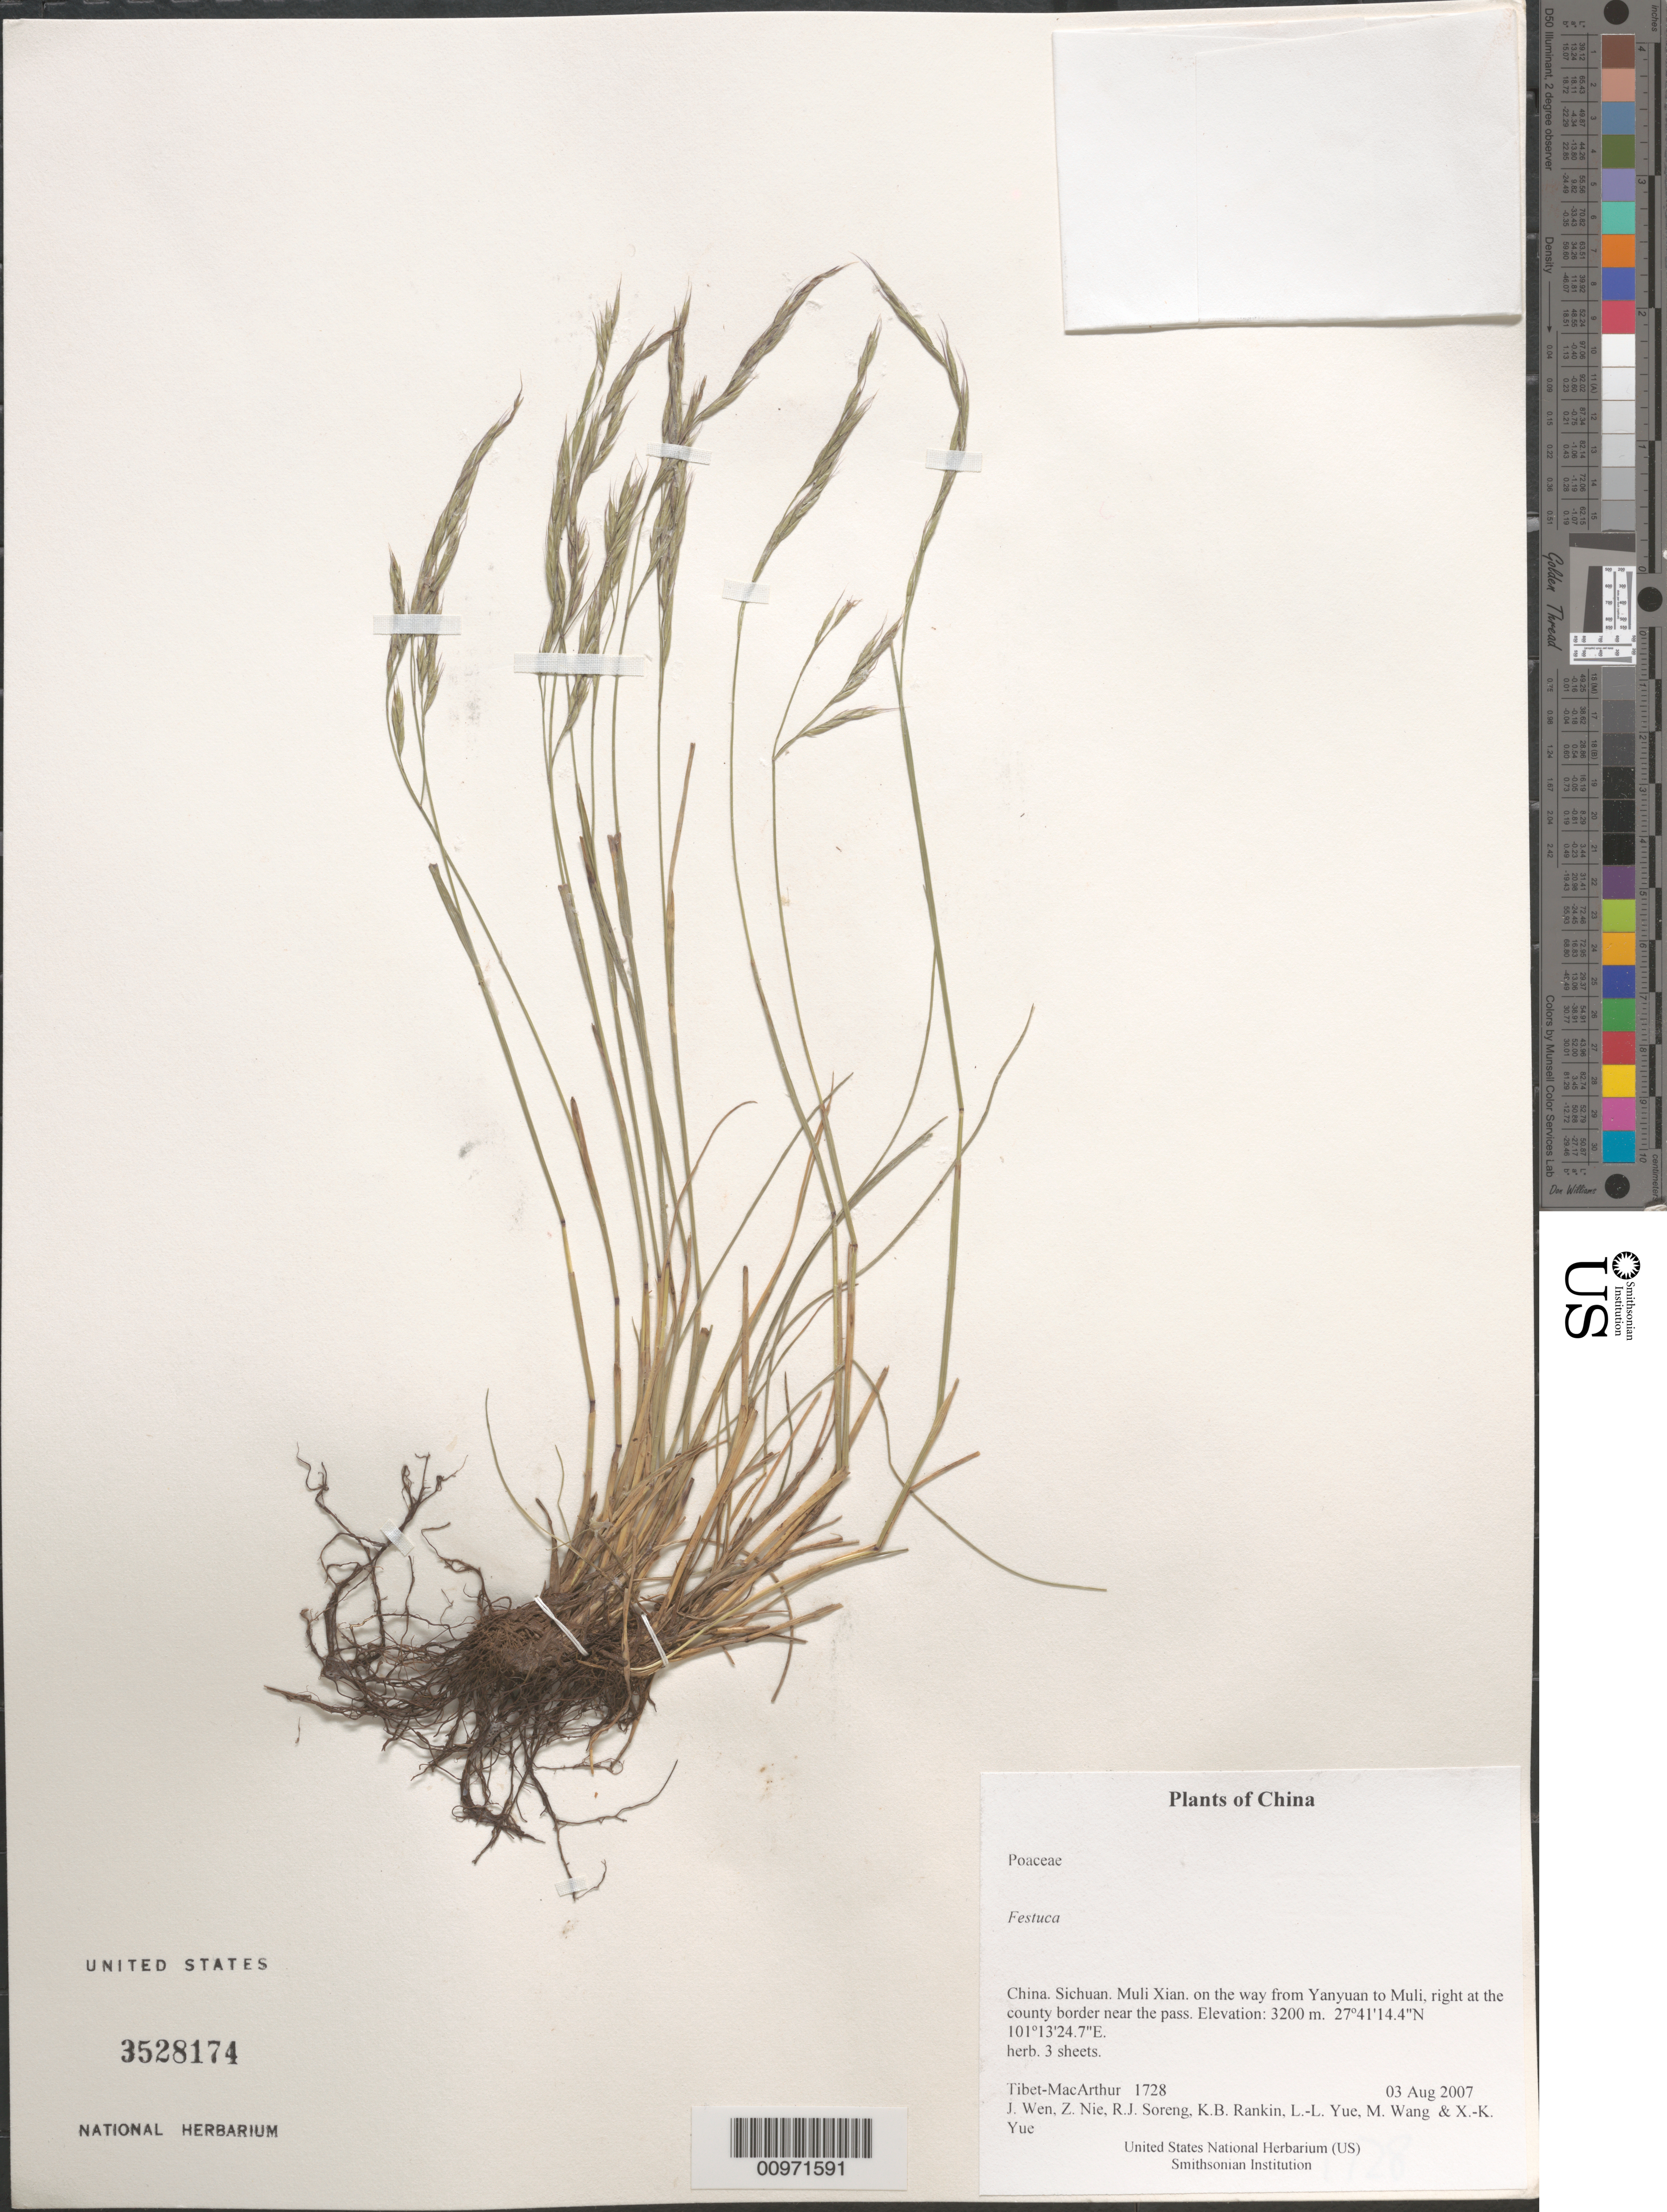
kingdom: Plantae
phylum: Tracheophyta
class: Liliopsida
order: Poales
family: Poaceae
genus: Festuca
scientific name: Festuca sp.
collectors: Tibet-MacArthur, J. Wen, Z. Nie, R. J. Soreng, K. Rankin, L. Yue, M. Wang & X. Yue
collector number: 1728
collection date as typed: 03 Aug 2007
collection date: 2007-08-03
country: China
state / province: Sichuan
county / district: Muli Xian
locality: on the way from Yanyuan to Muli, right at the county border near the pass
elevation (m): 3200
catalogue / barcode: US 3528174